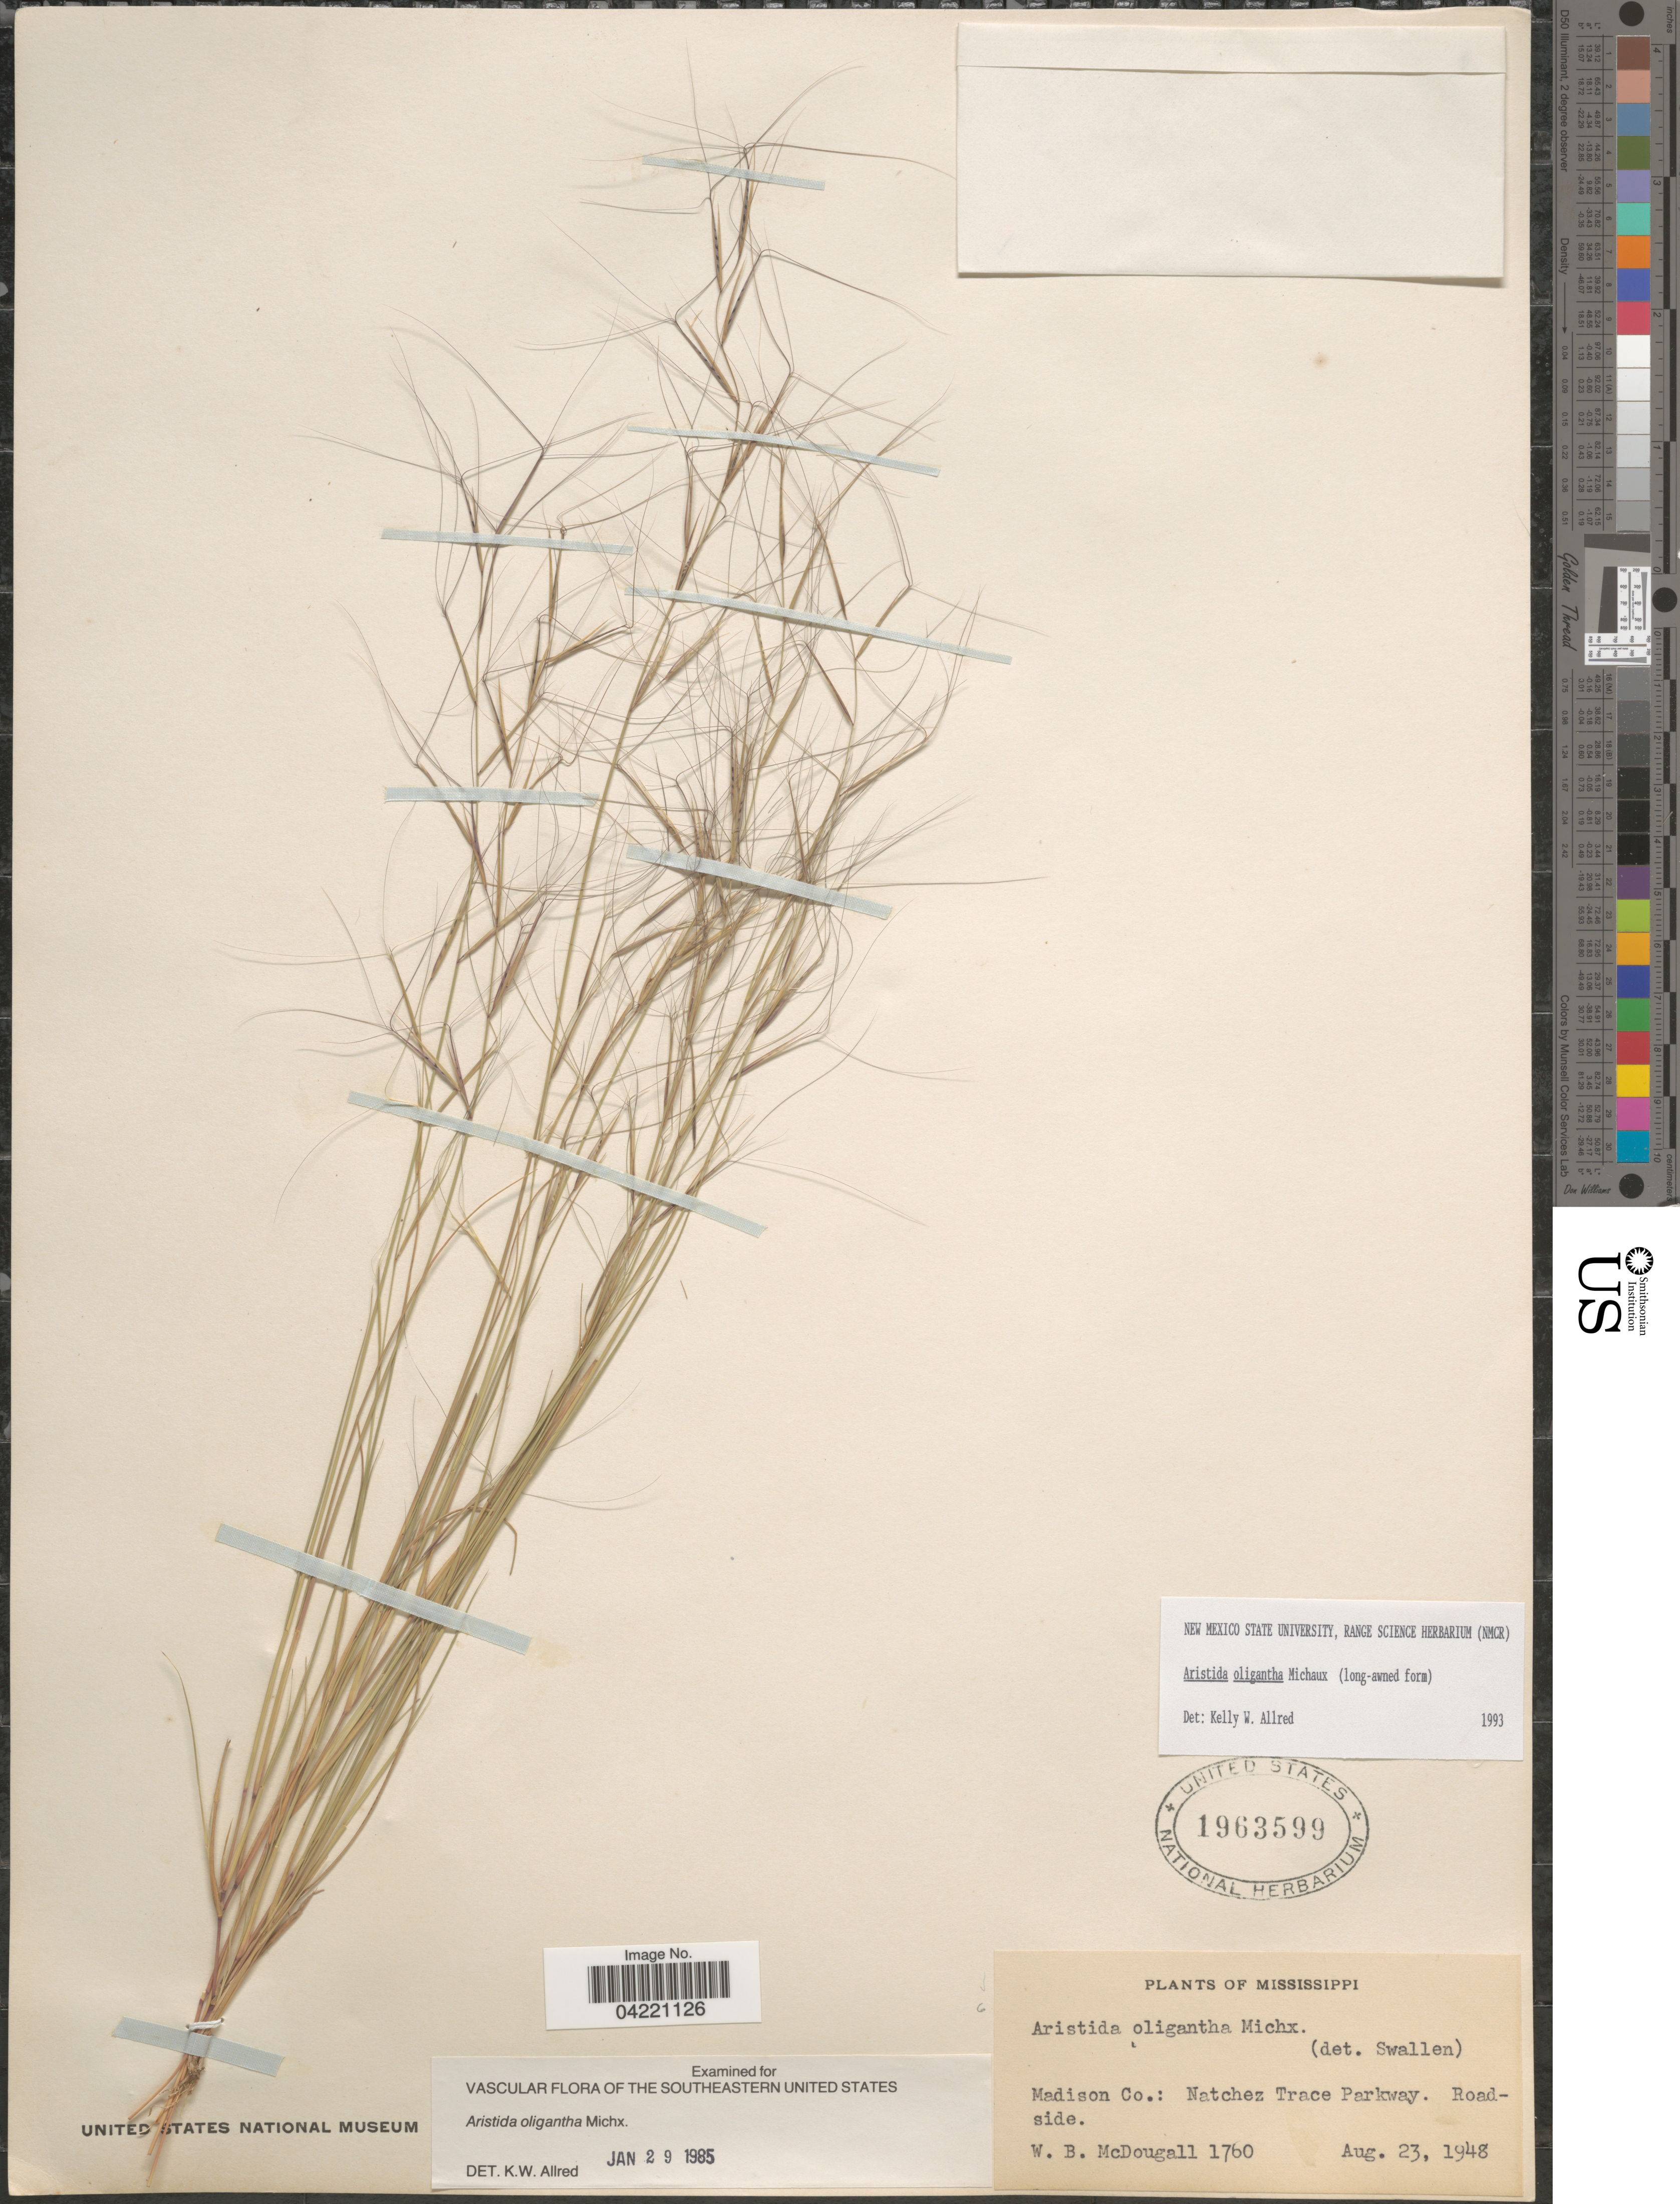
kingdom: Plantae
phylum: Tracheophyta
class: Liliopsida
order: Poales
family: Poaceae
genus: Aristida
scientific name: Aristida oligantha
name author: Michx.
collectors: W. B. McDougall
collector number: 1760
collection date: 1948-08-23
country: United States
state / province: Mississippi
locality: Madison Co.: Natches Trace Parkway. Roadside.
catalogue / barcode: US 1963599